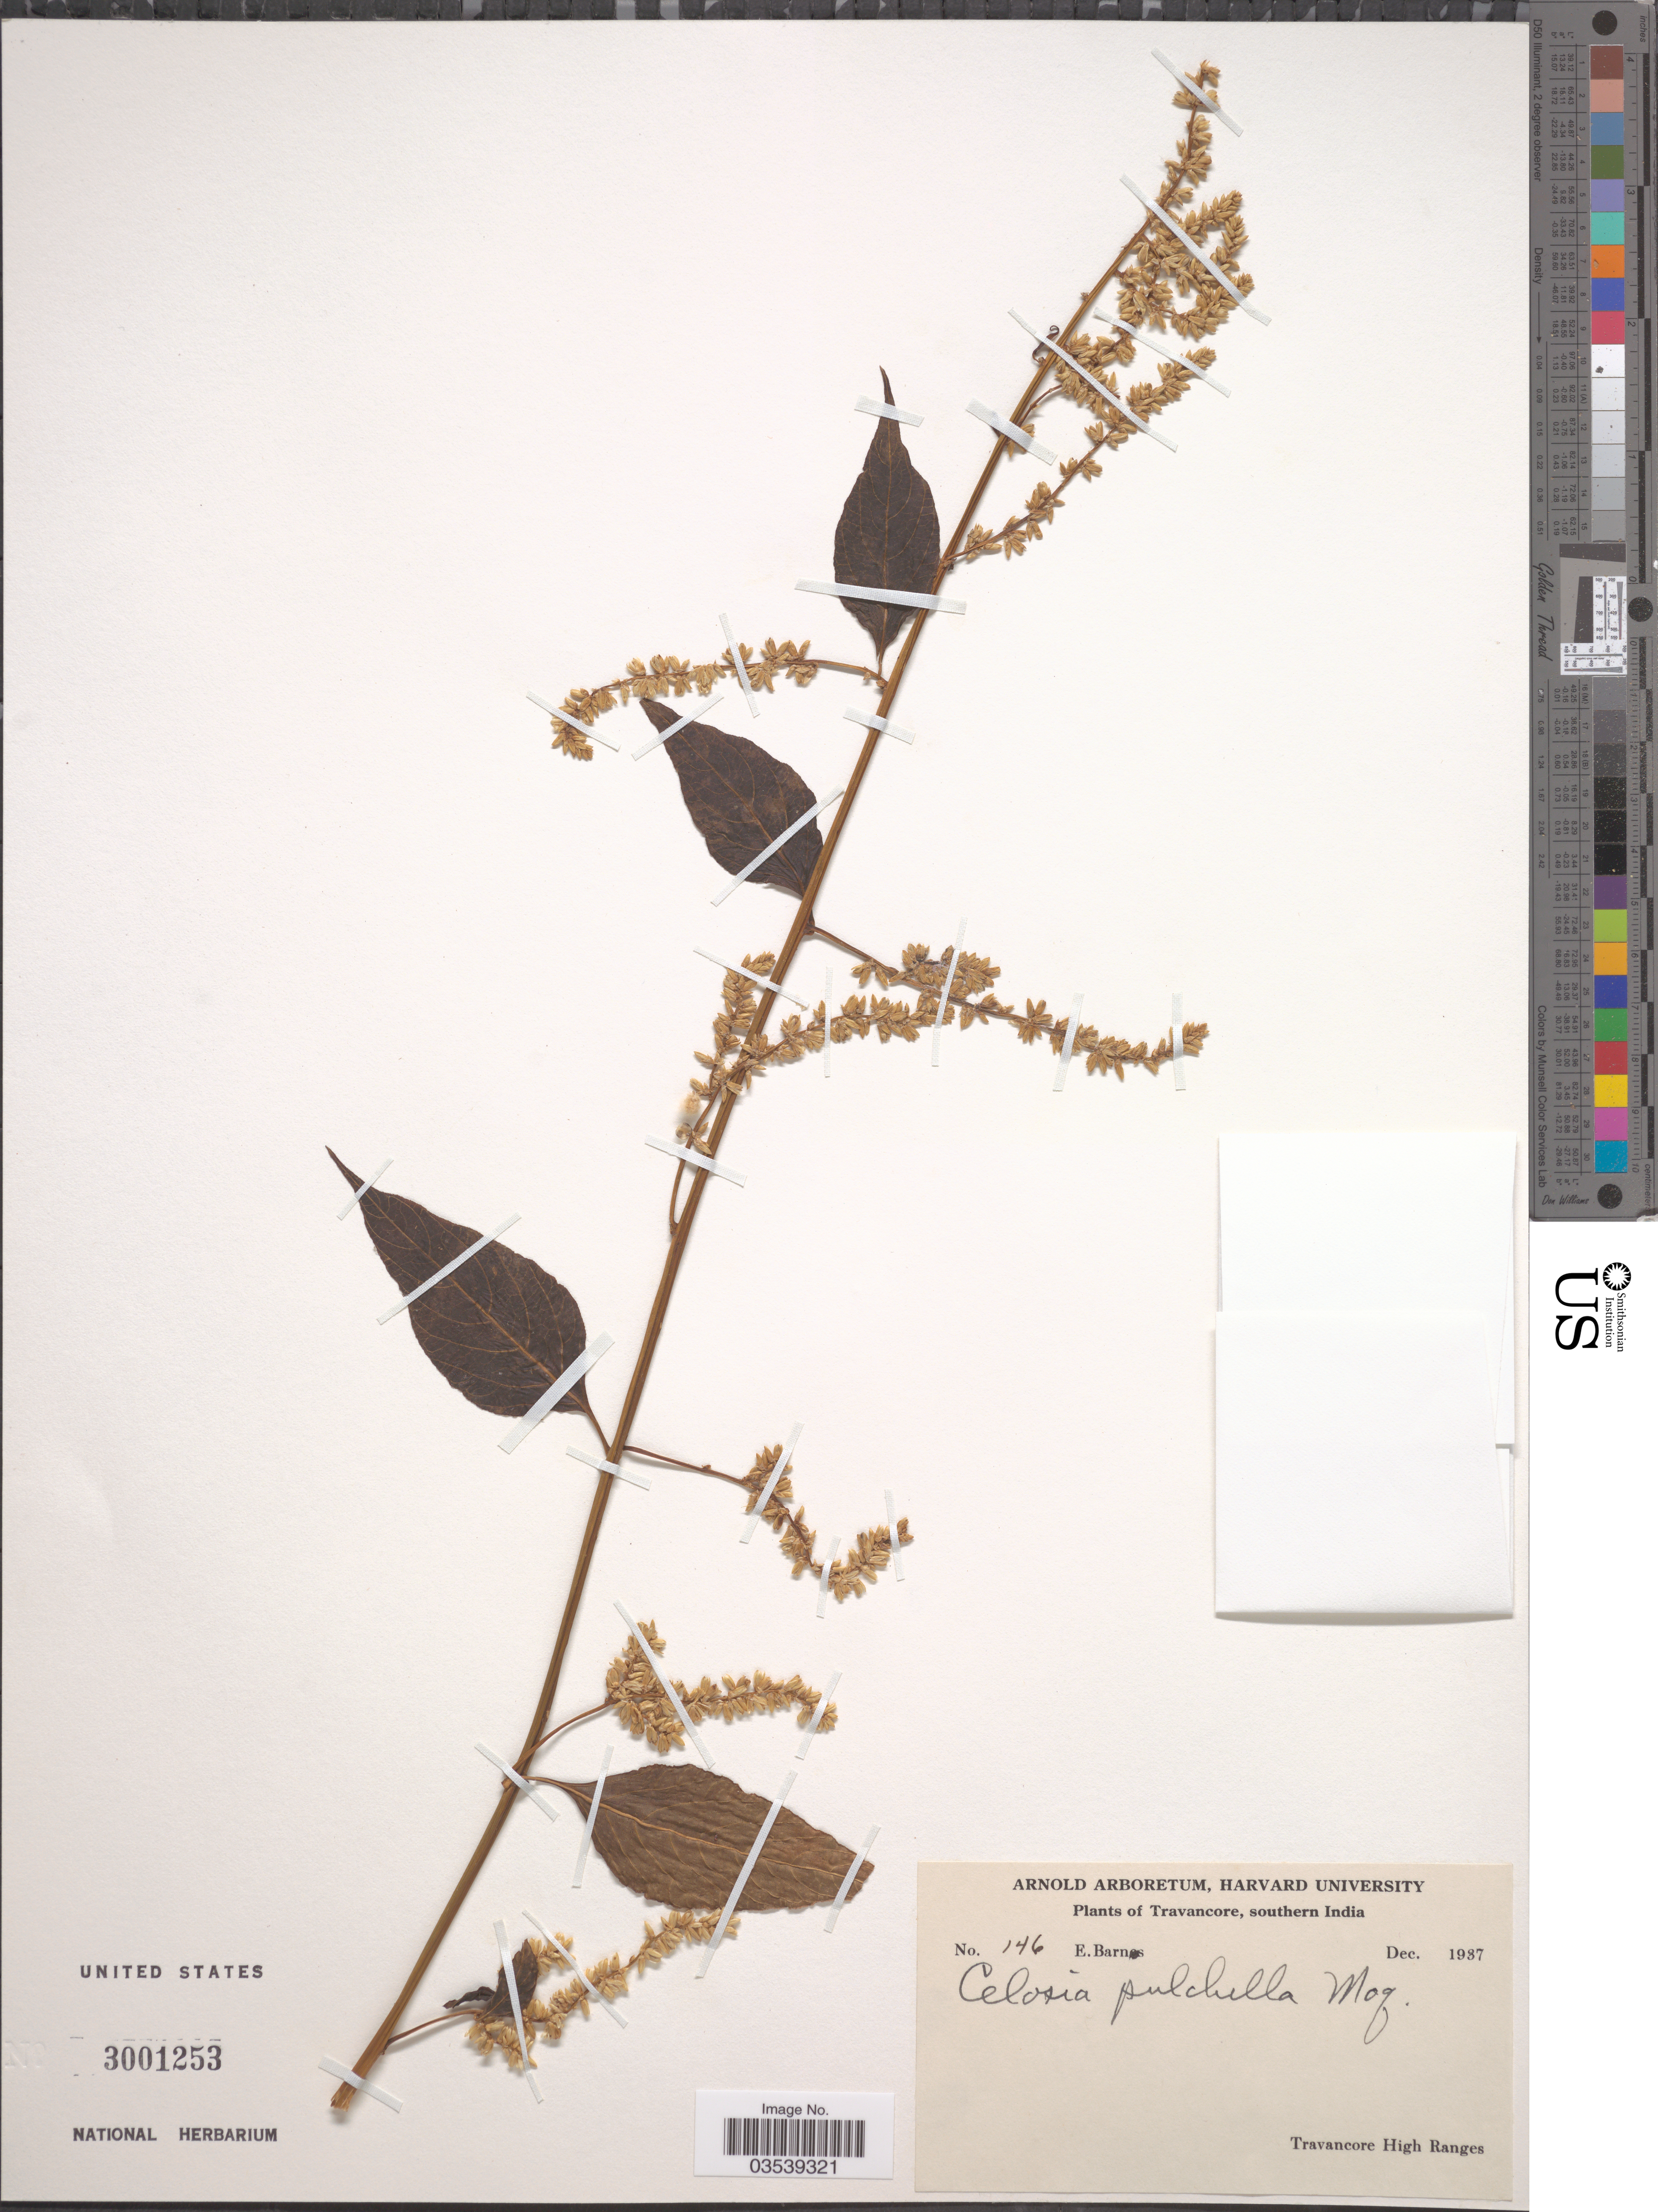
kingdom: Plantae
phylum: Tracheophyta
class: Magnoliopsida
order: Caryophyllales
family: Amaranthaceae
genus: Celosia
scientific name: Celosia pulchella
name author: Moq.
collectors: E. Barnes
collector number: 146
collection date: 1937-12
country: India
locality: Travancore, southern India. Travancore High Ranges.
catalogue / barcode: US 3001253